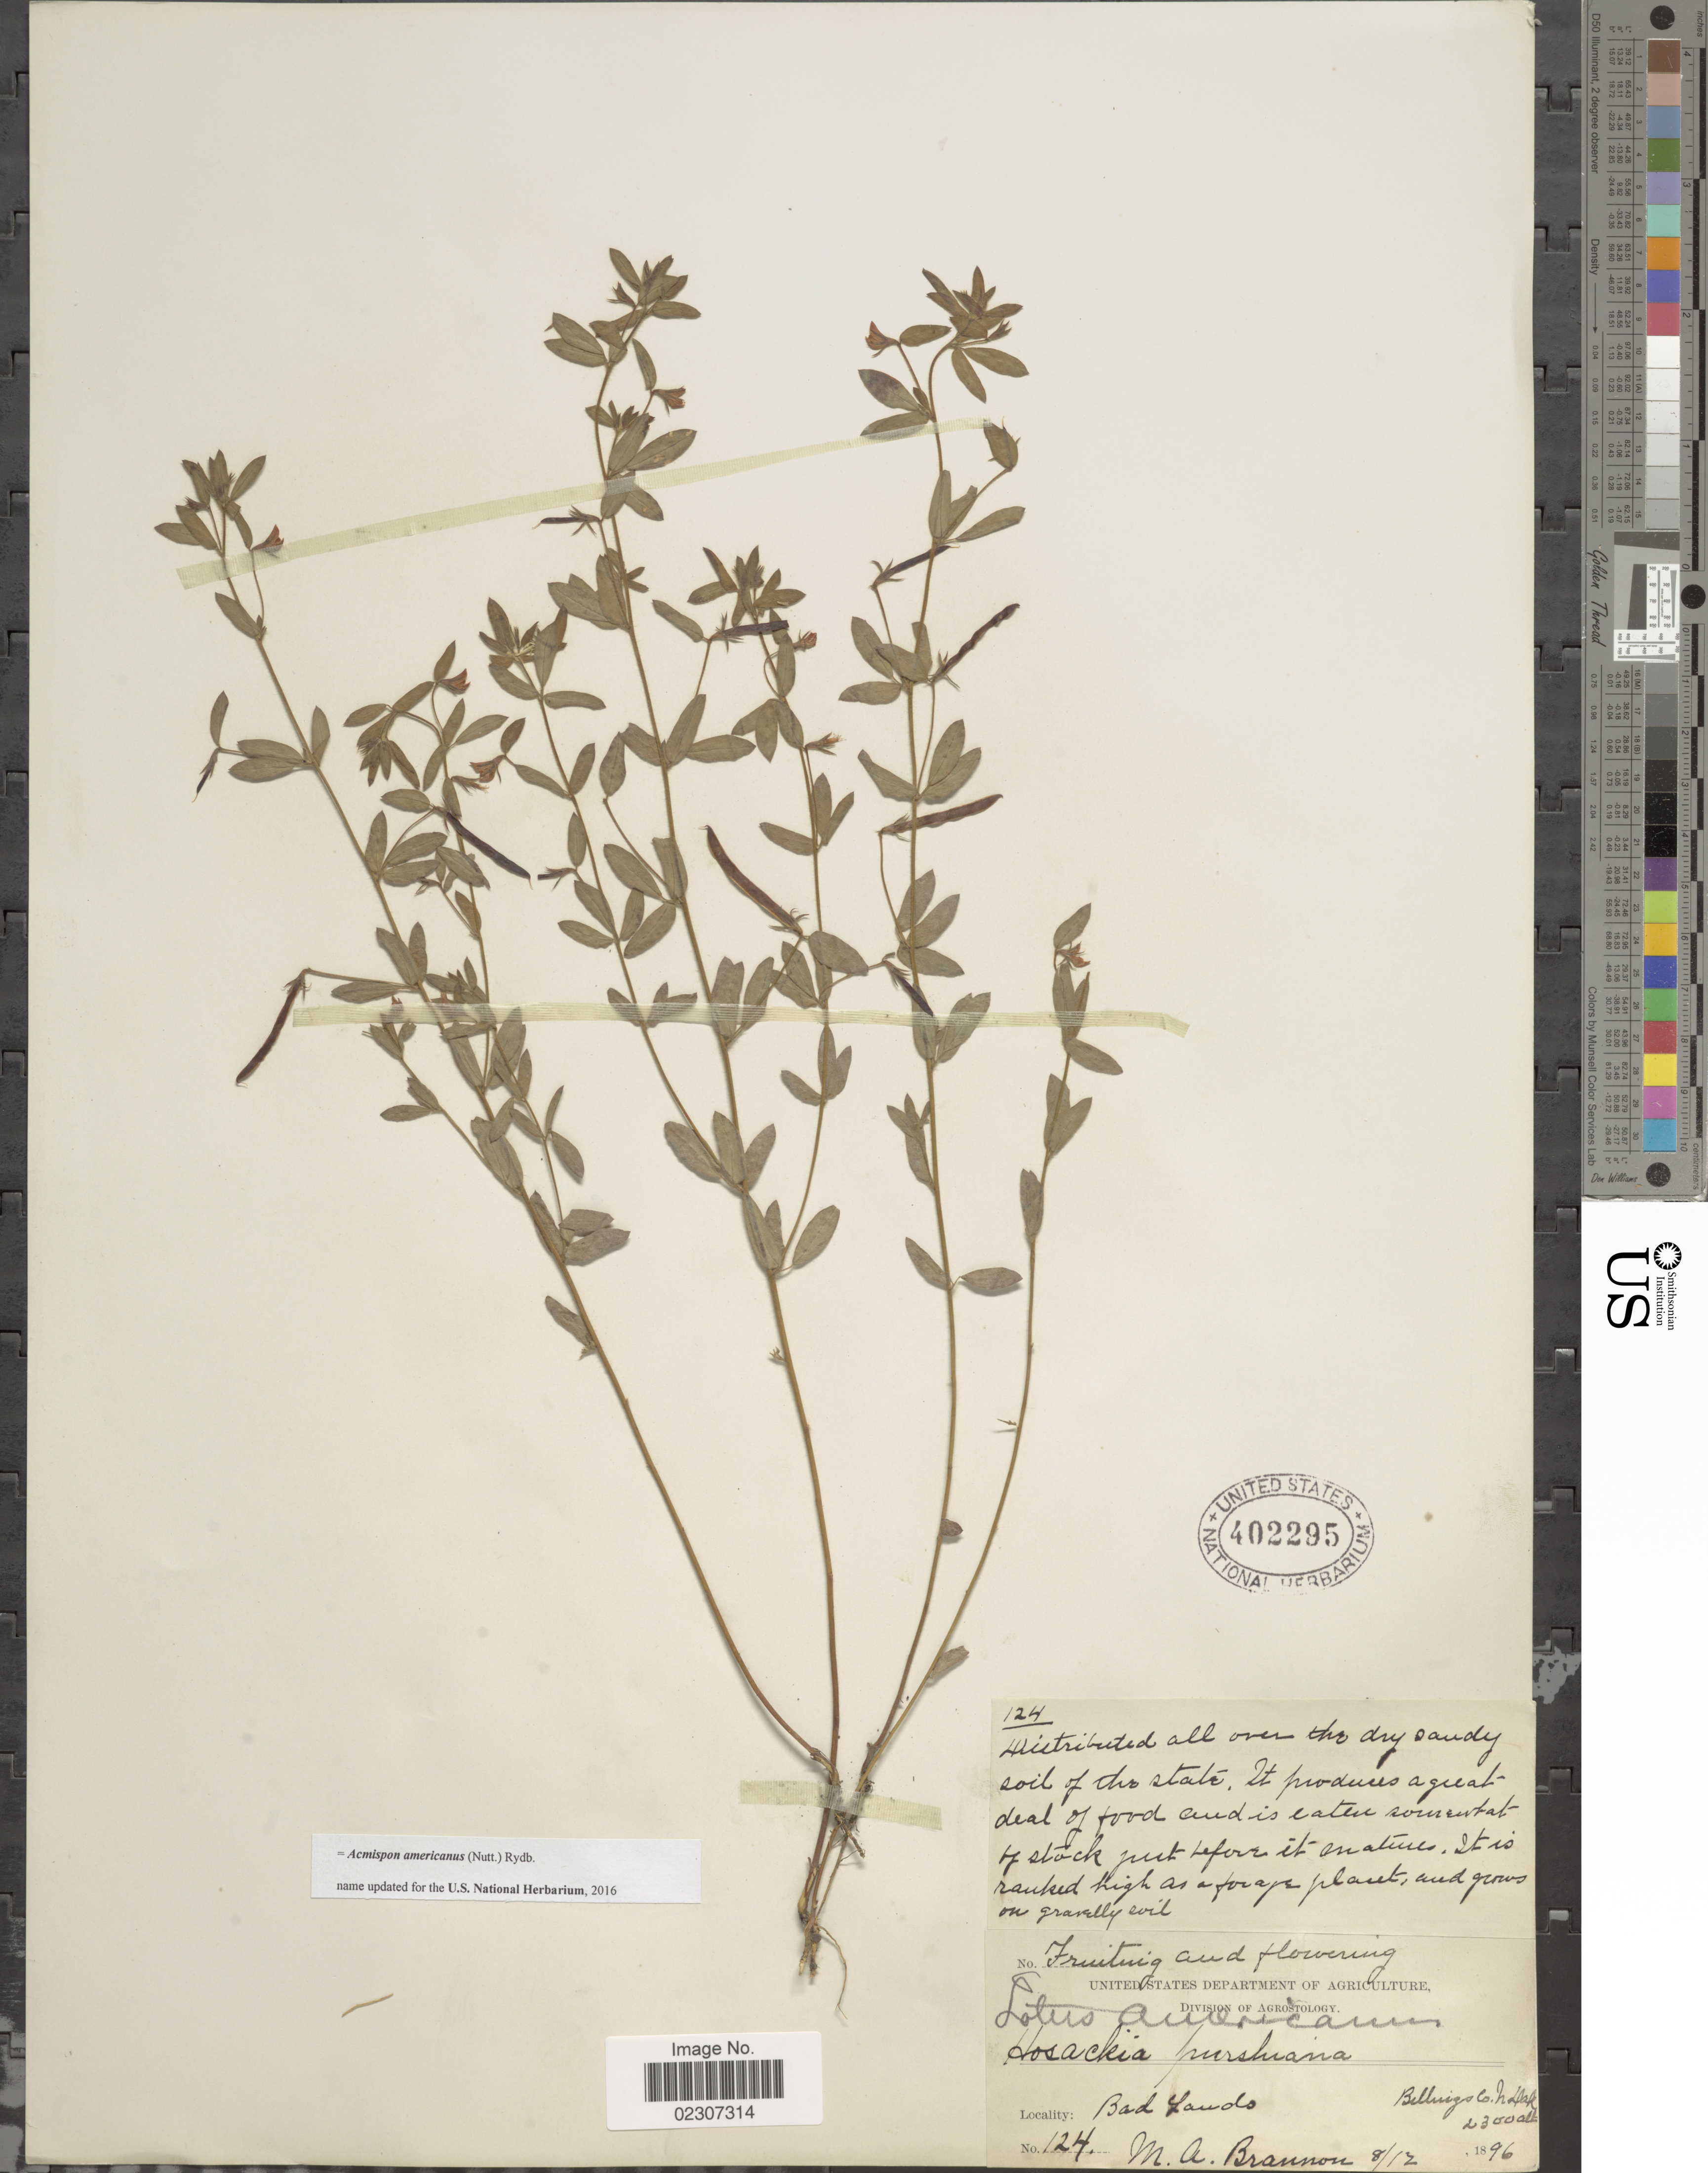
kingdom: Plantae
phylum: Tracheophyta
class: Magnoliopsida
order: Fabales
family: Fabaceae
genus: Acmispon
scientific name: Acmispon americanus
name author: (Nutt.) Rydb.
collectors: M. Brannon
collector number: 124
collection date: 1896-12-08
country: United States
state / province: North Dakota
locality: Bad Lands, Bellings Co. N. Dakota.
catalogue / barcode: US 402295